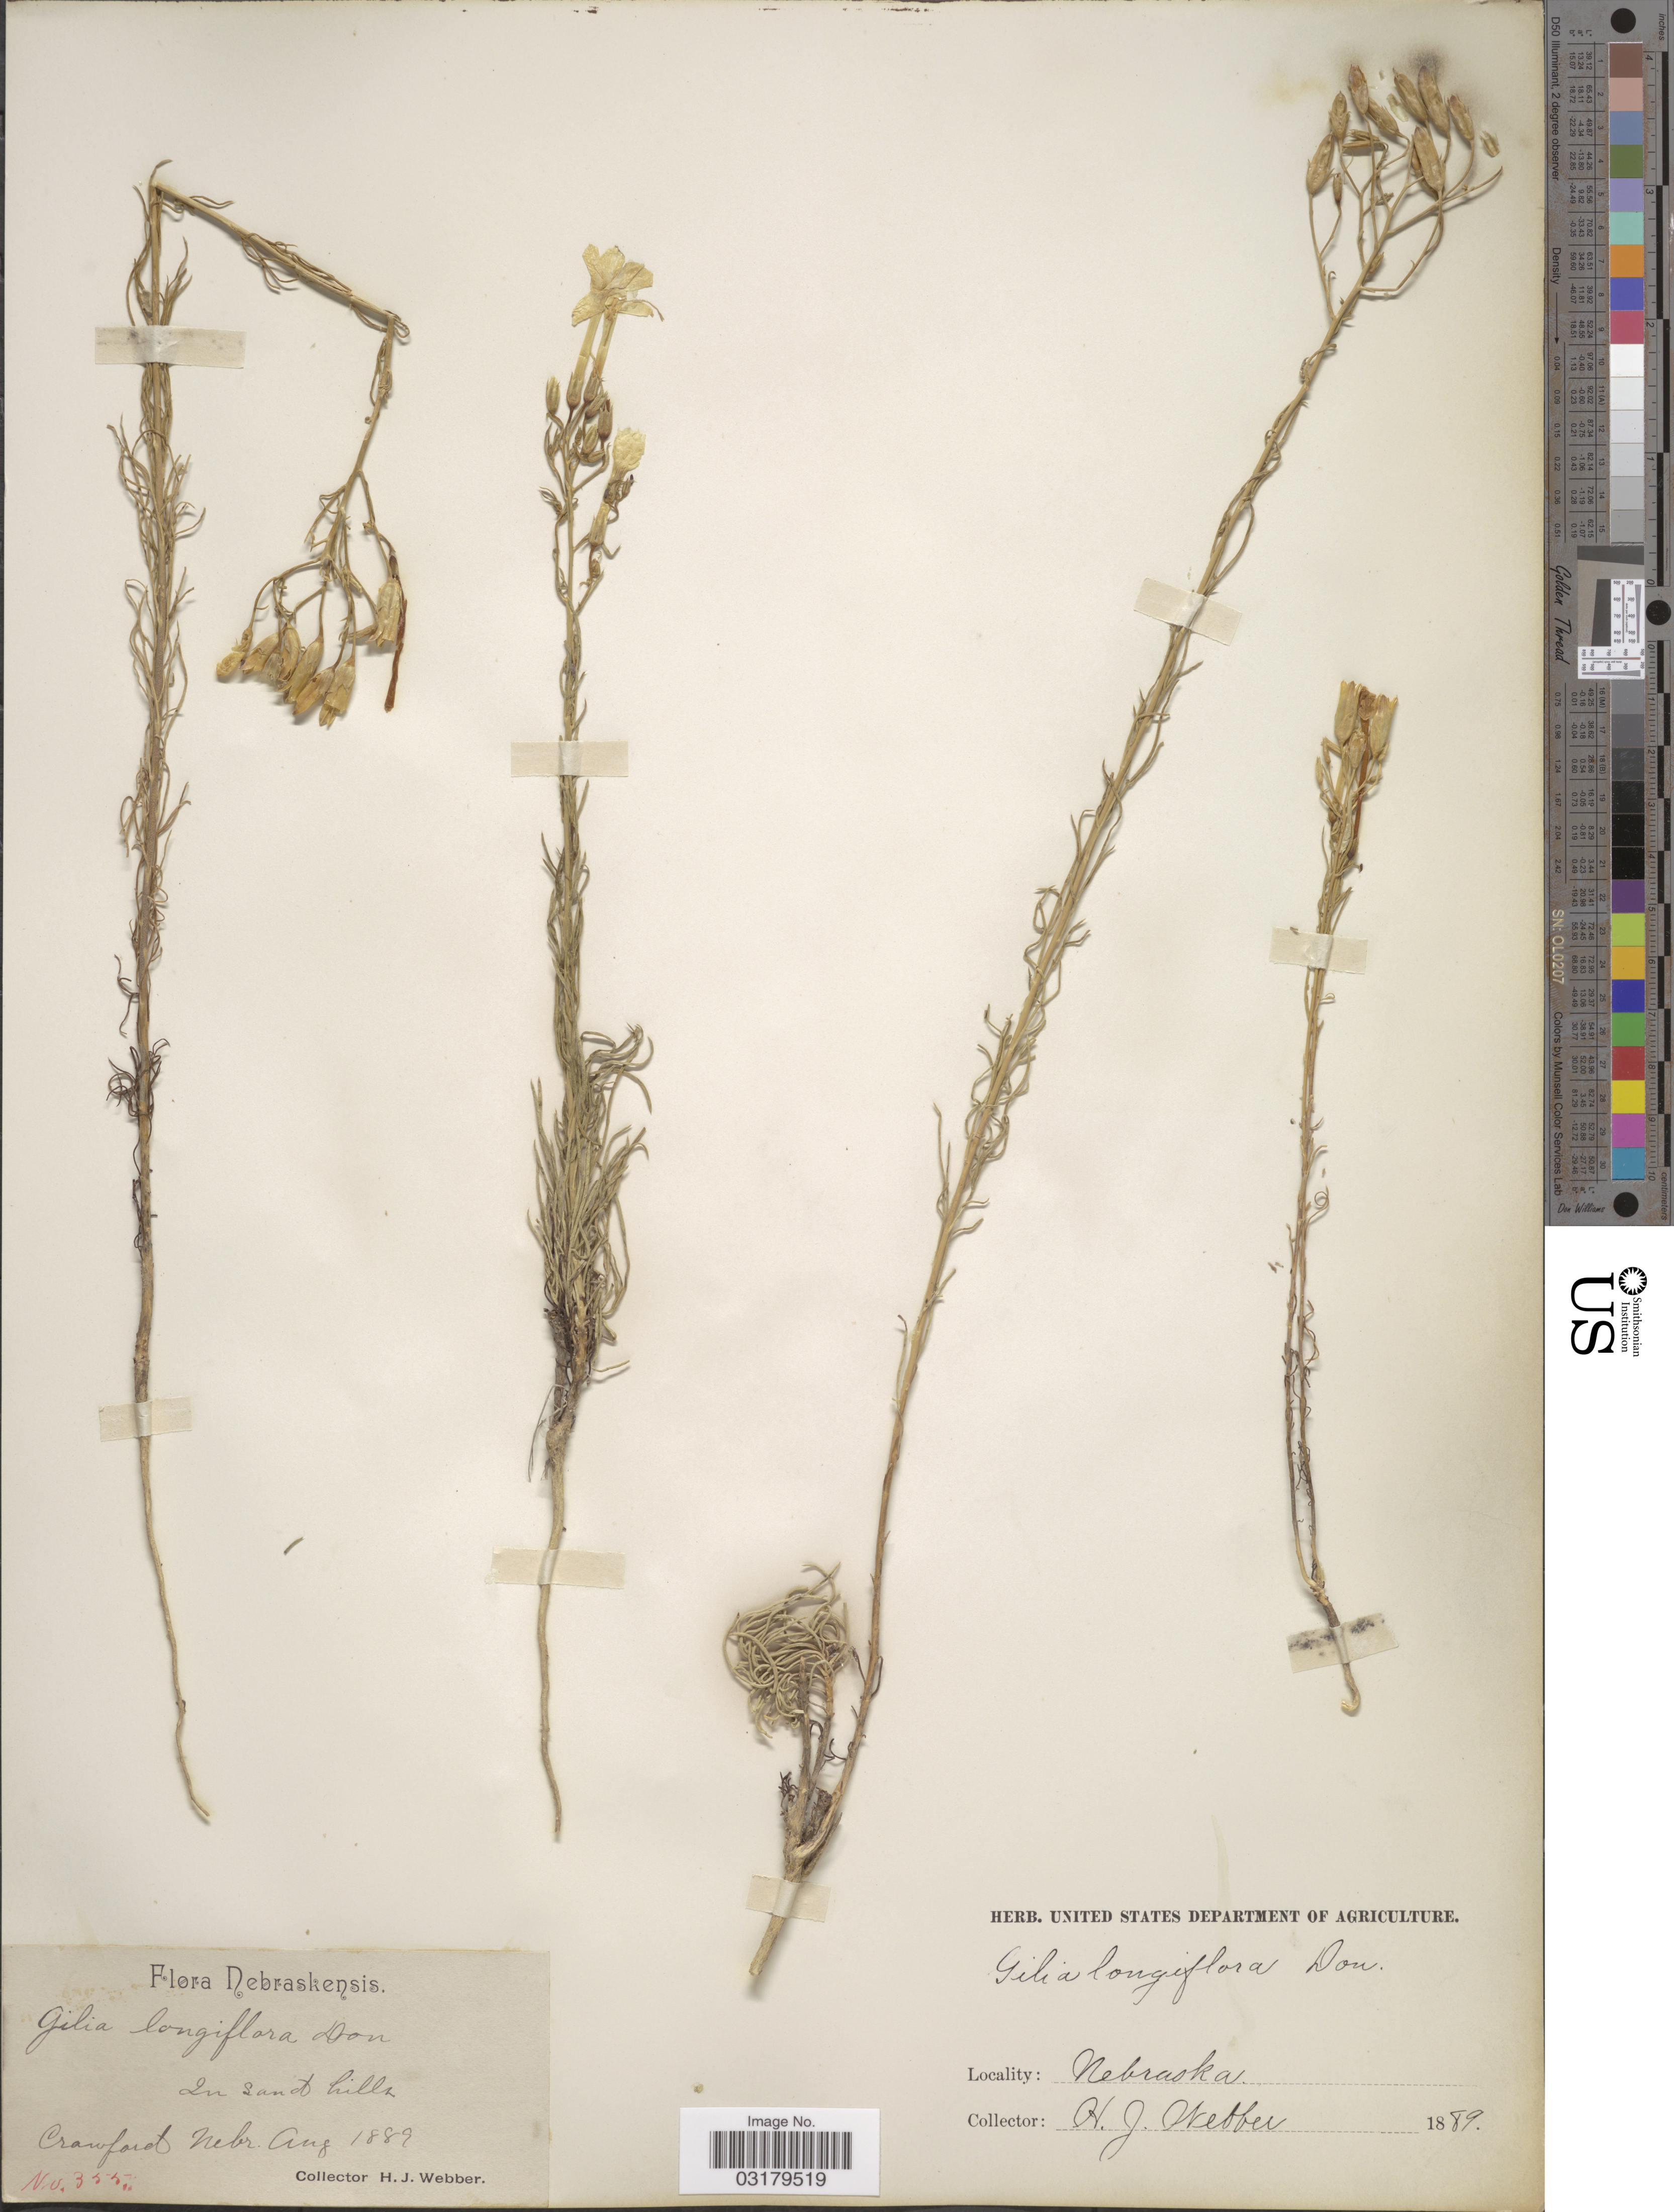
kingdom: Plantae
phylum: Tracheophyta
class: Magnoliopsida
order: Ericales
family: Polemoniaceae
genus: Ipomopsis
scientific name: Ipomopsis longiflora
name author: (Torr.) V.E. Grant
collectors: H. Webber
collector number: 355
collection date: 1889-08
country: United States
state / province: Nebraska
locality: In sand hills, Crawford.